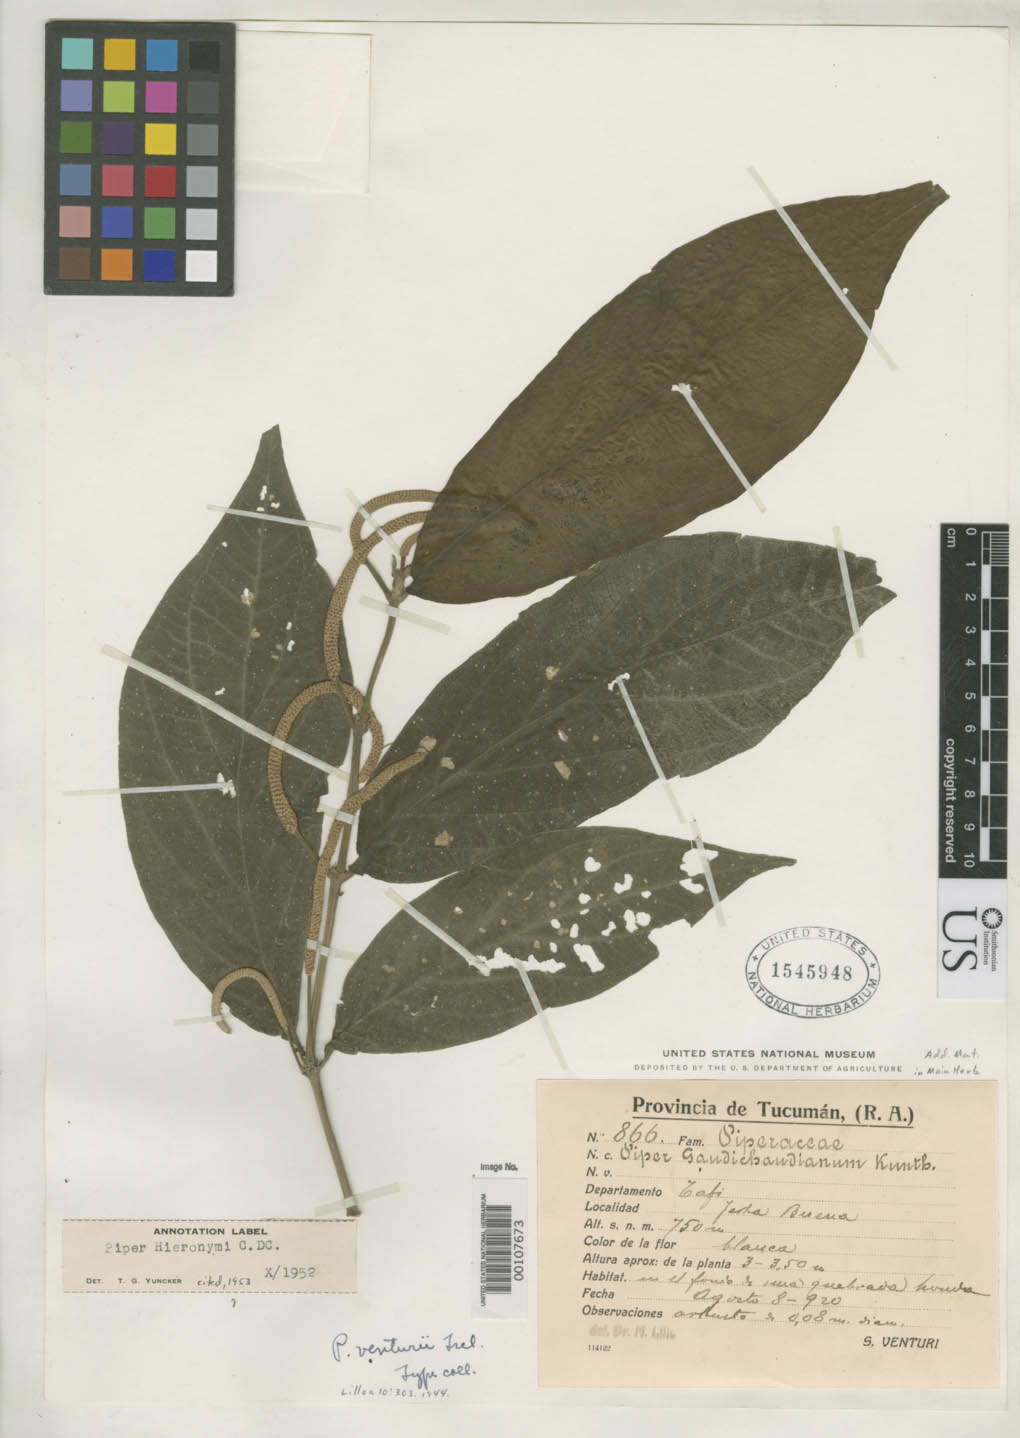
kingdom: Plantae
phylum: Tracheophyta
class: Magnoliopsida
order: Piperales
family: Piperaceae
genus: Piper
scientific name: Piper venturii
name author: Trel. in Moldenke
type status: Isotype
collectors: S. Venturi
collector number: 866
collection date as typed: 08 Aug 1920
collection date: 1920-08-08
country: Argentina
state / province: Tucumán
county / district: Tafí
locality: Yerba Buena.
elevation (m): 750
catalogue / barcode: US 1545948